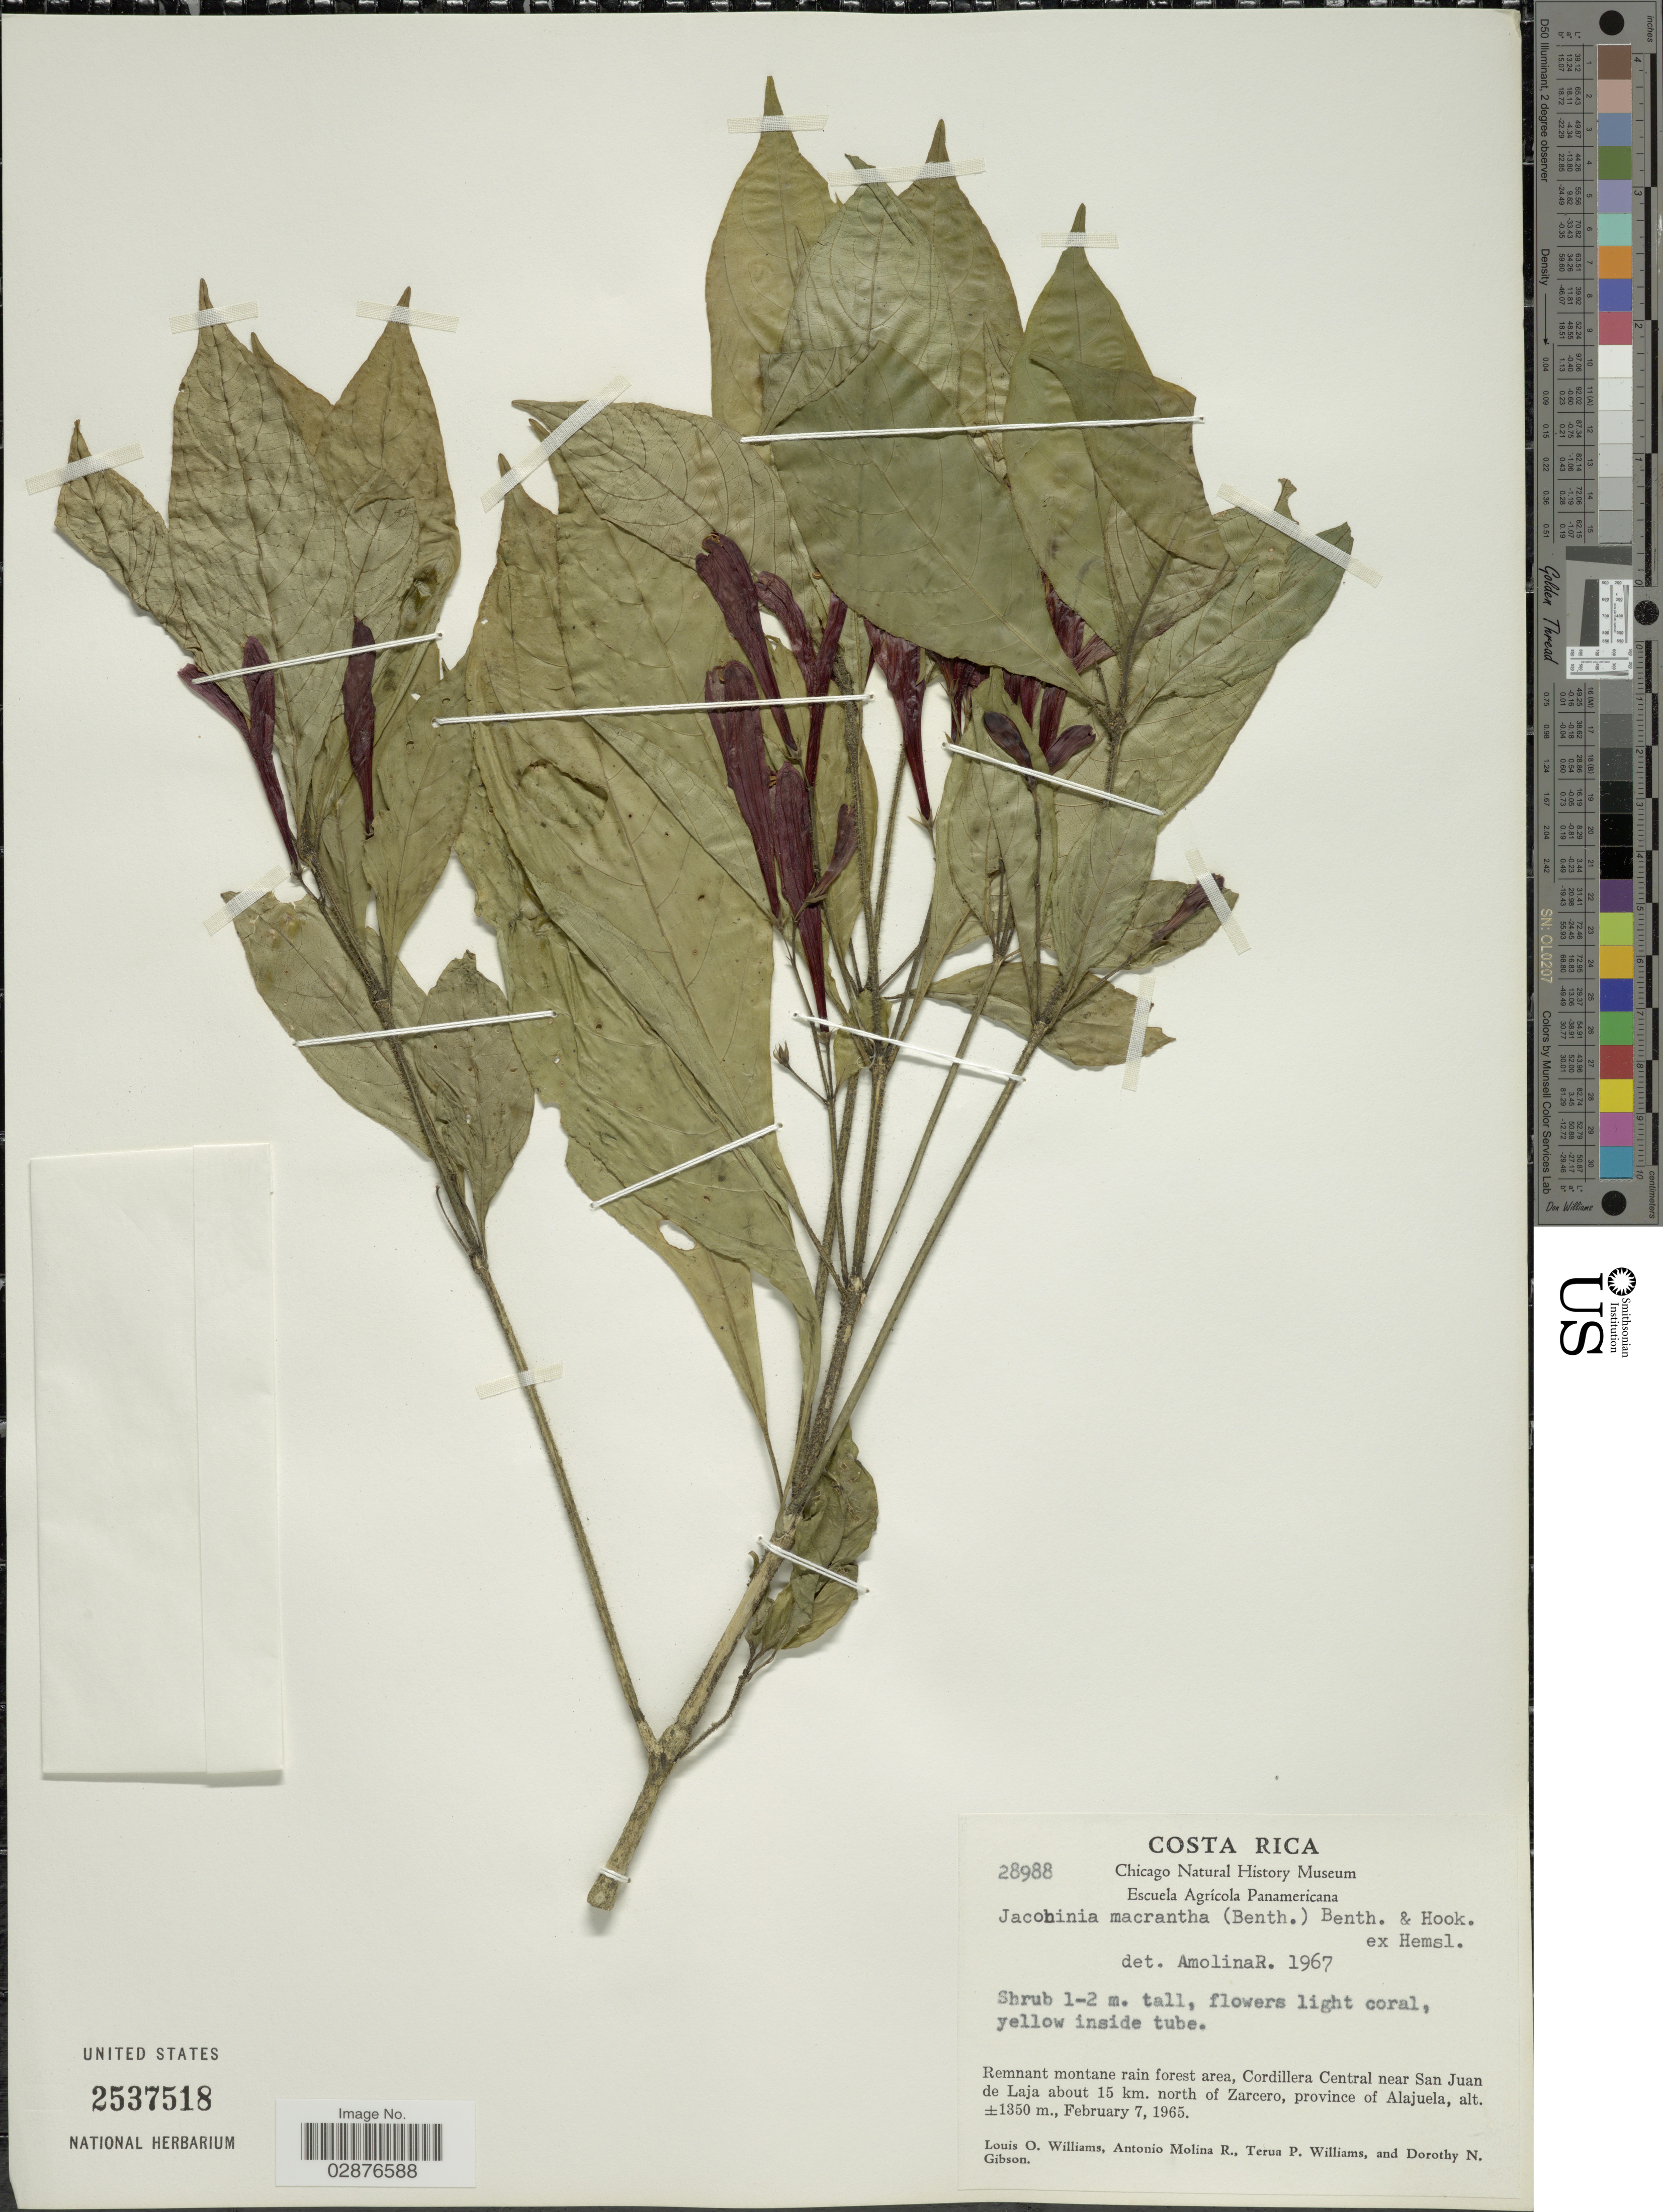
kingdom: Plantae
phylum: Tracheophyta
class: Magnoliopsida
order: Lamiales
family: Acanthaceae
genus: Justicia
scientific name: Justicia macrantha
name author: Benth.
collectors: L. O. Williams, A. Molina R., T. Williams & D. N. Gibson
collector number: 28988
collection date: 1965-02-07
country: Costa Rica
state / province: Alajuela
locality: Cordillera Central near San Juan de Laja about 15 km. north of Zarcero.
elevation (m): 1350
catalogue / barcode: US 2537518